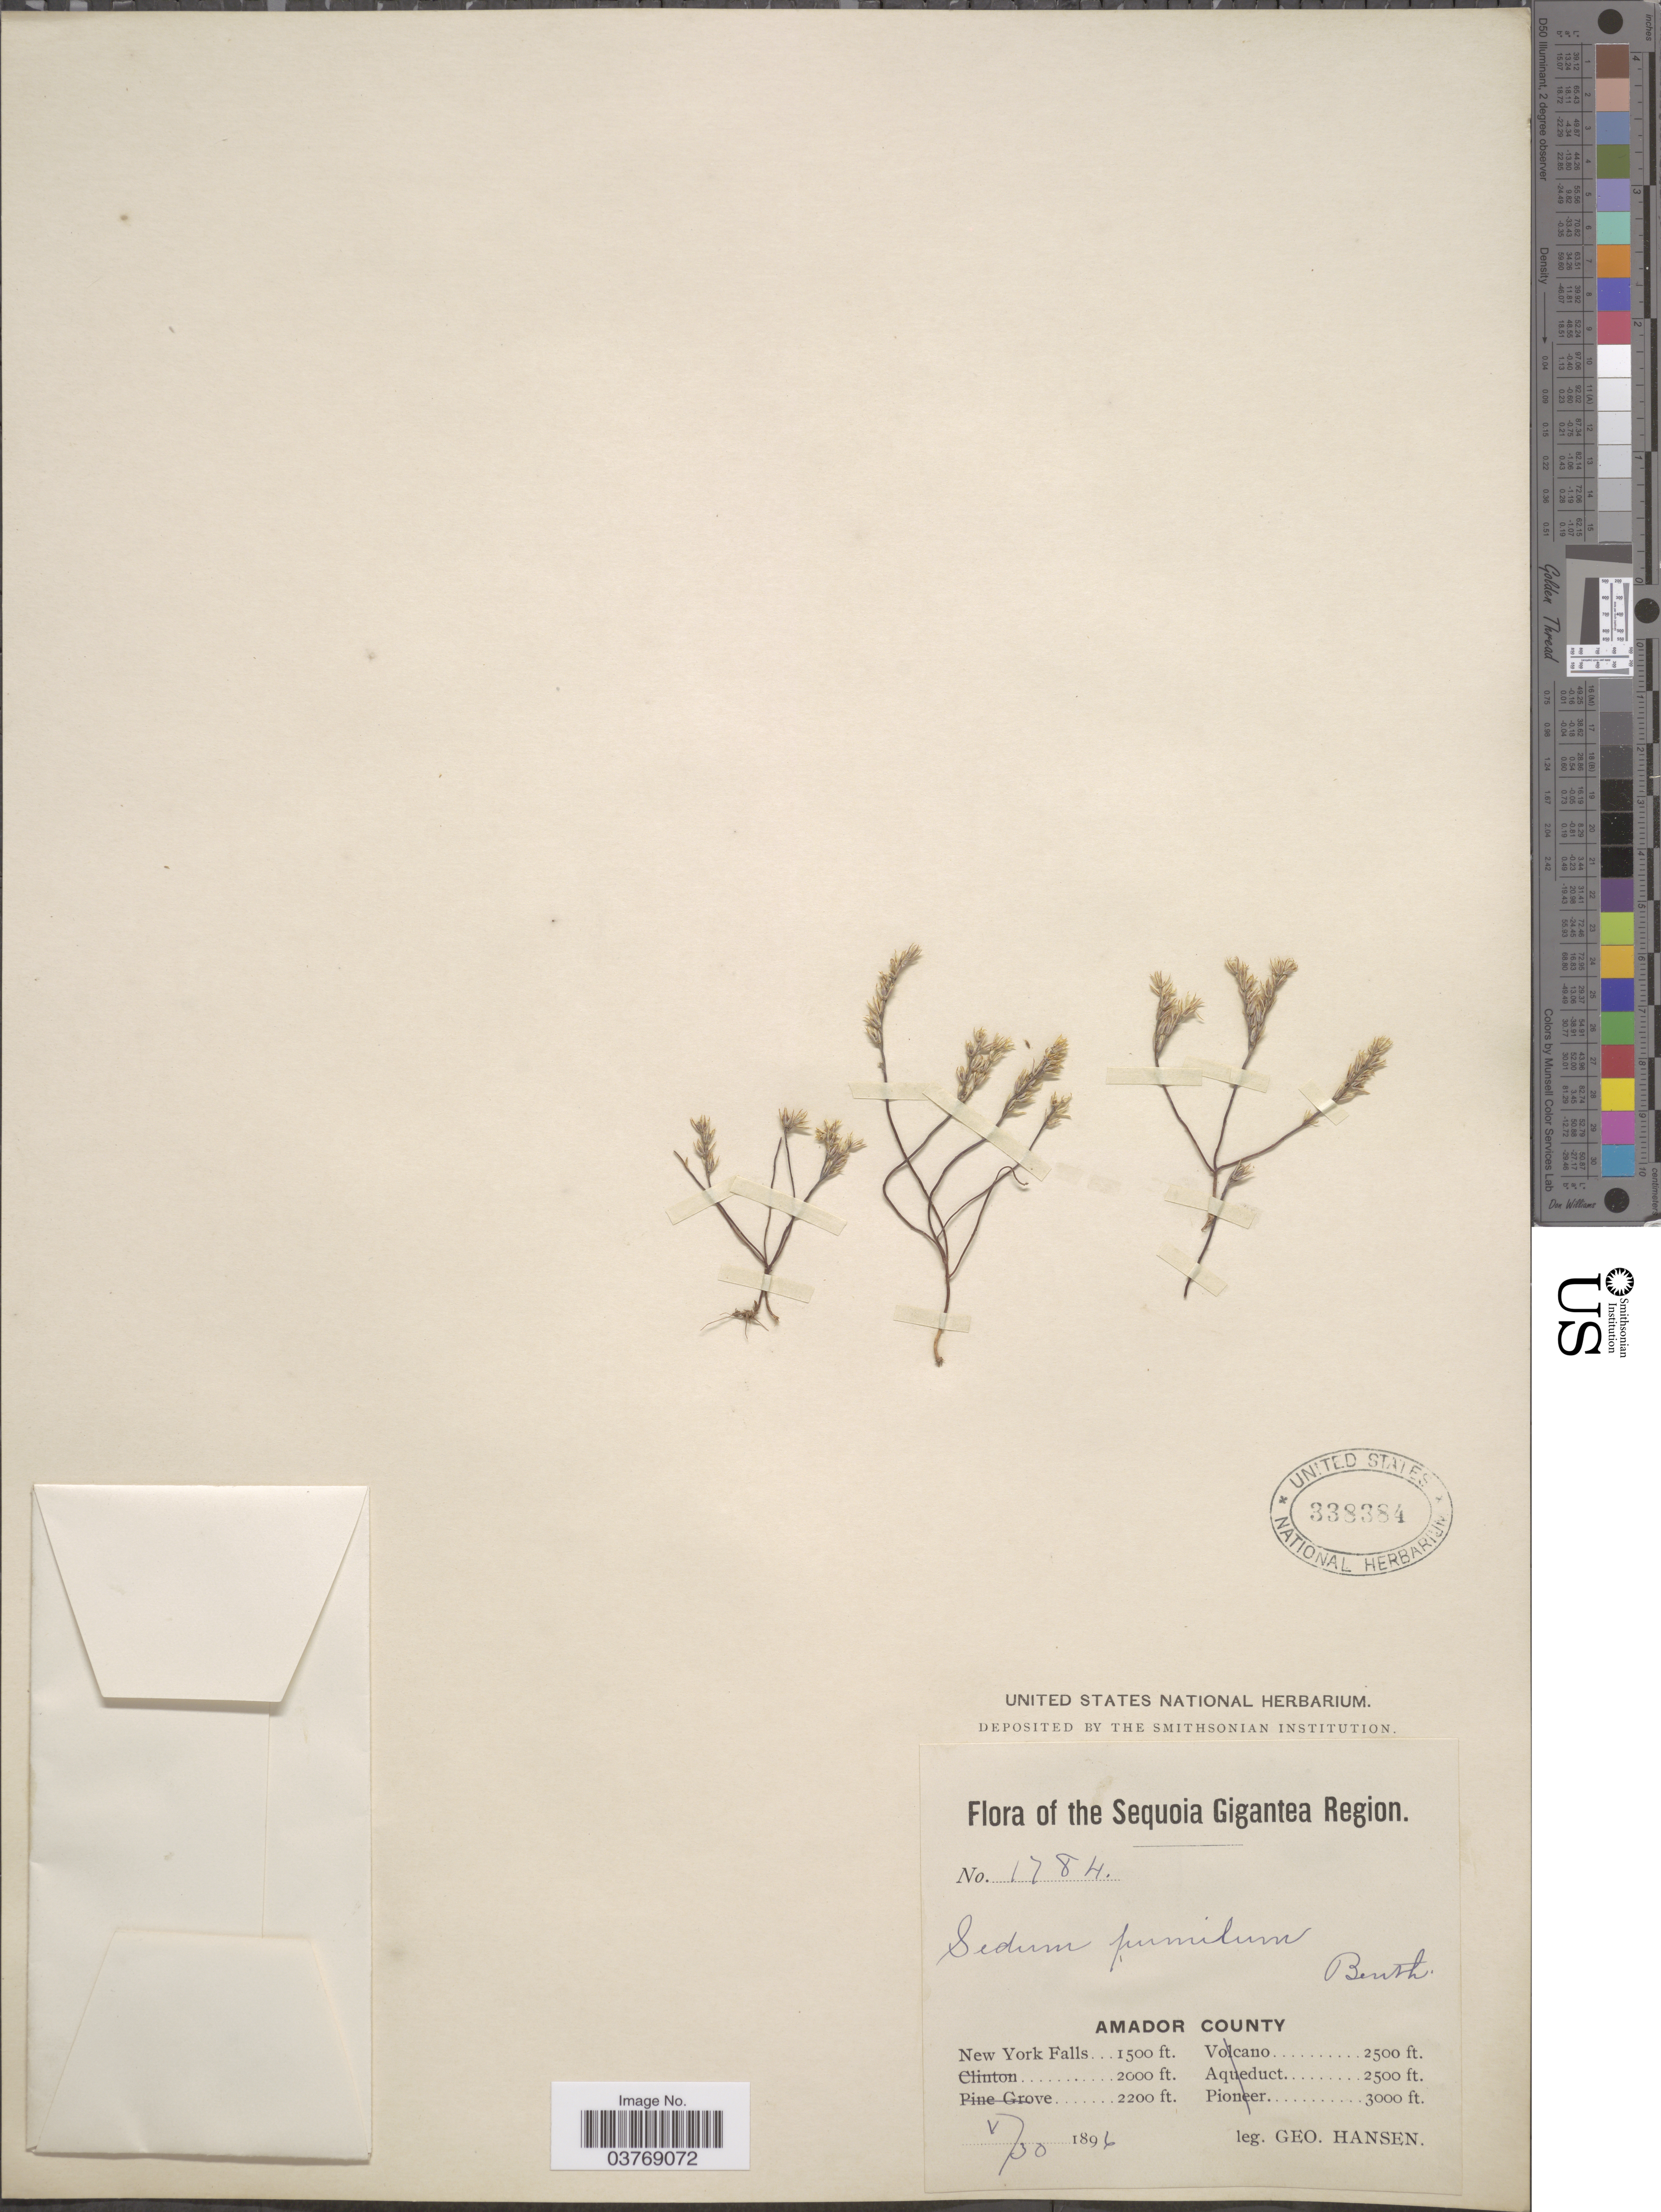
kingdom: Plantae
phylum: Tracheophyta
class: Magnoliopsida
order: Saxifragales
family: Crassulaceae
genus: Sedella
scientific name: Sedella pumila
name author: (Benth.) Britton & Rose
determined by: U.S. National Herbarium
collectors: G. Hansen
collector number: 1784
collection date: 1896-05-30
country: United States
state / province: New York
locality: The Sequoia Gigantea Region. Amador County. New York Falls.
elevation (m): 457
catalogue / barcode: US 338384